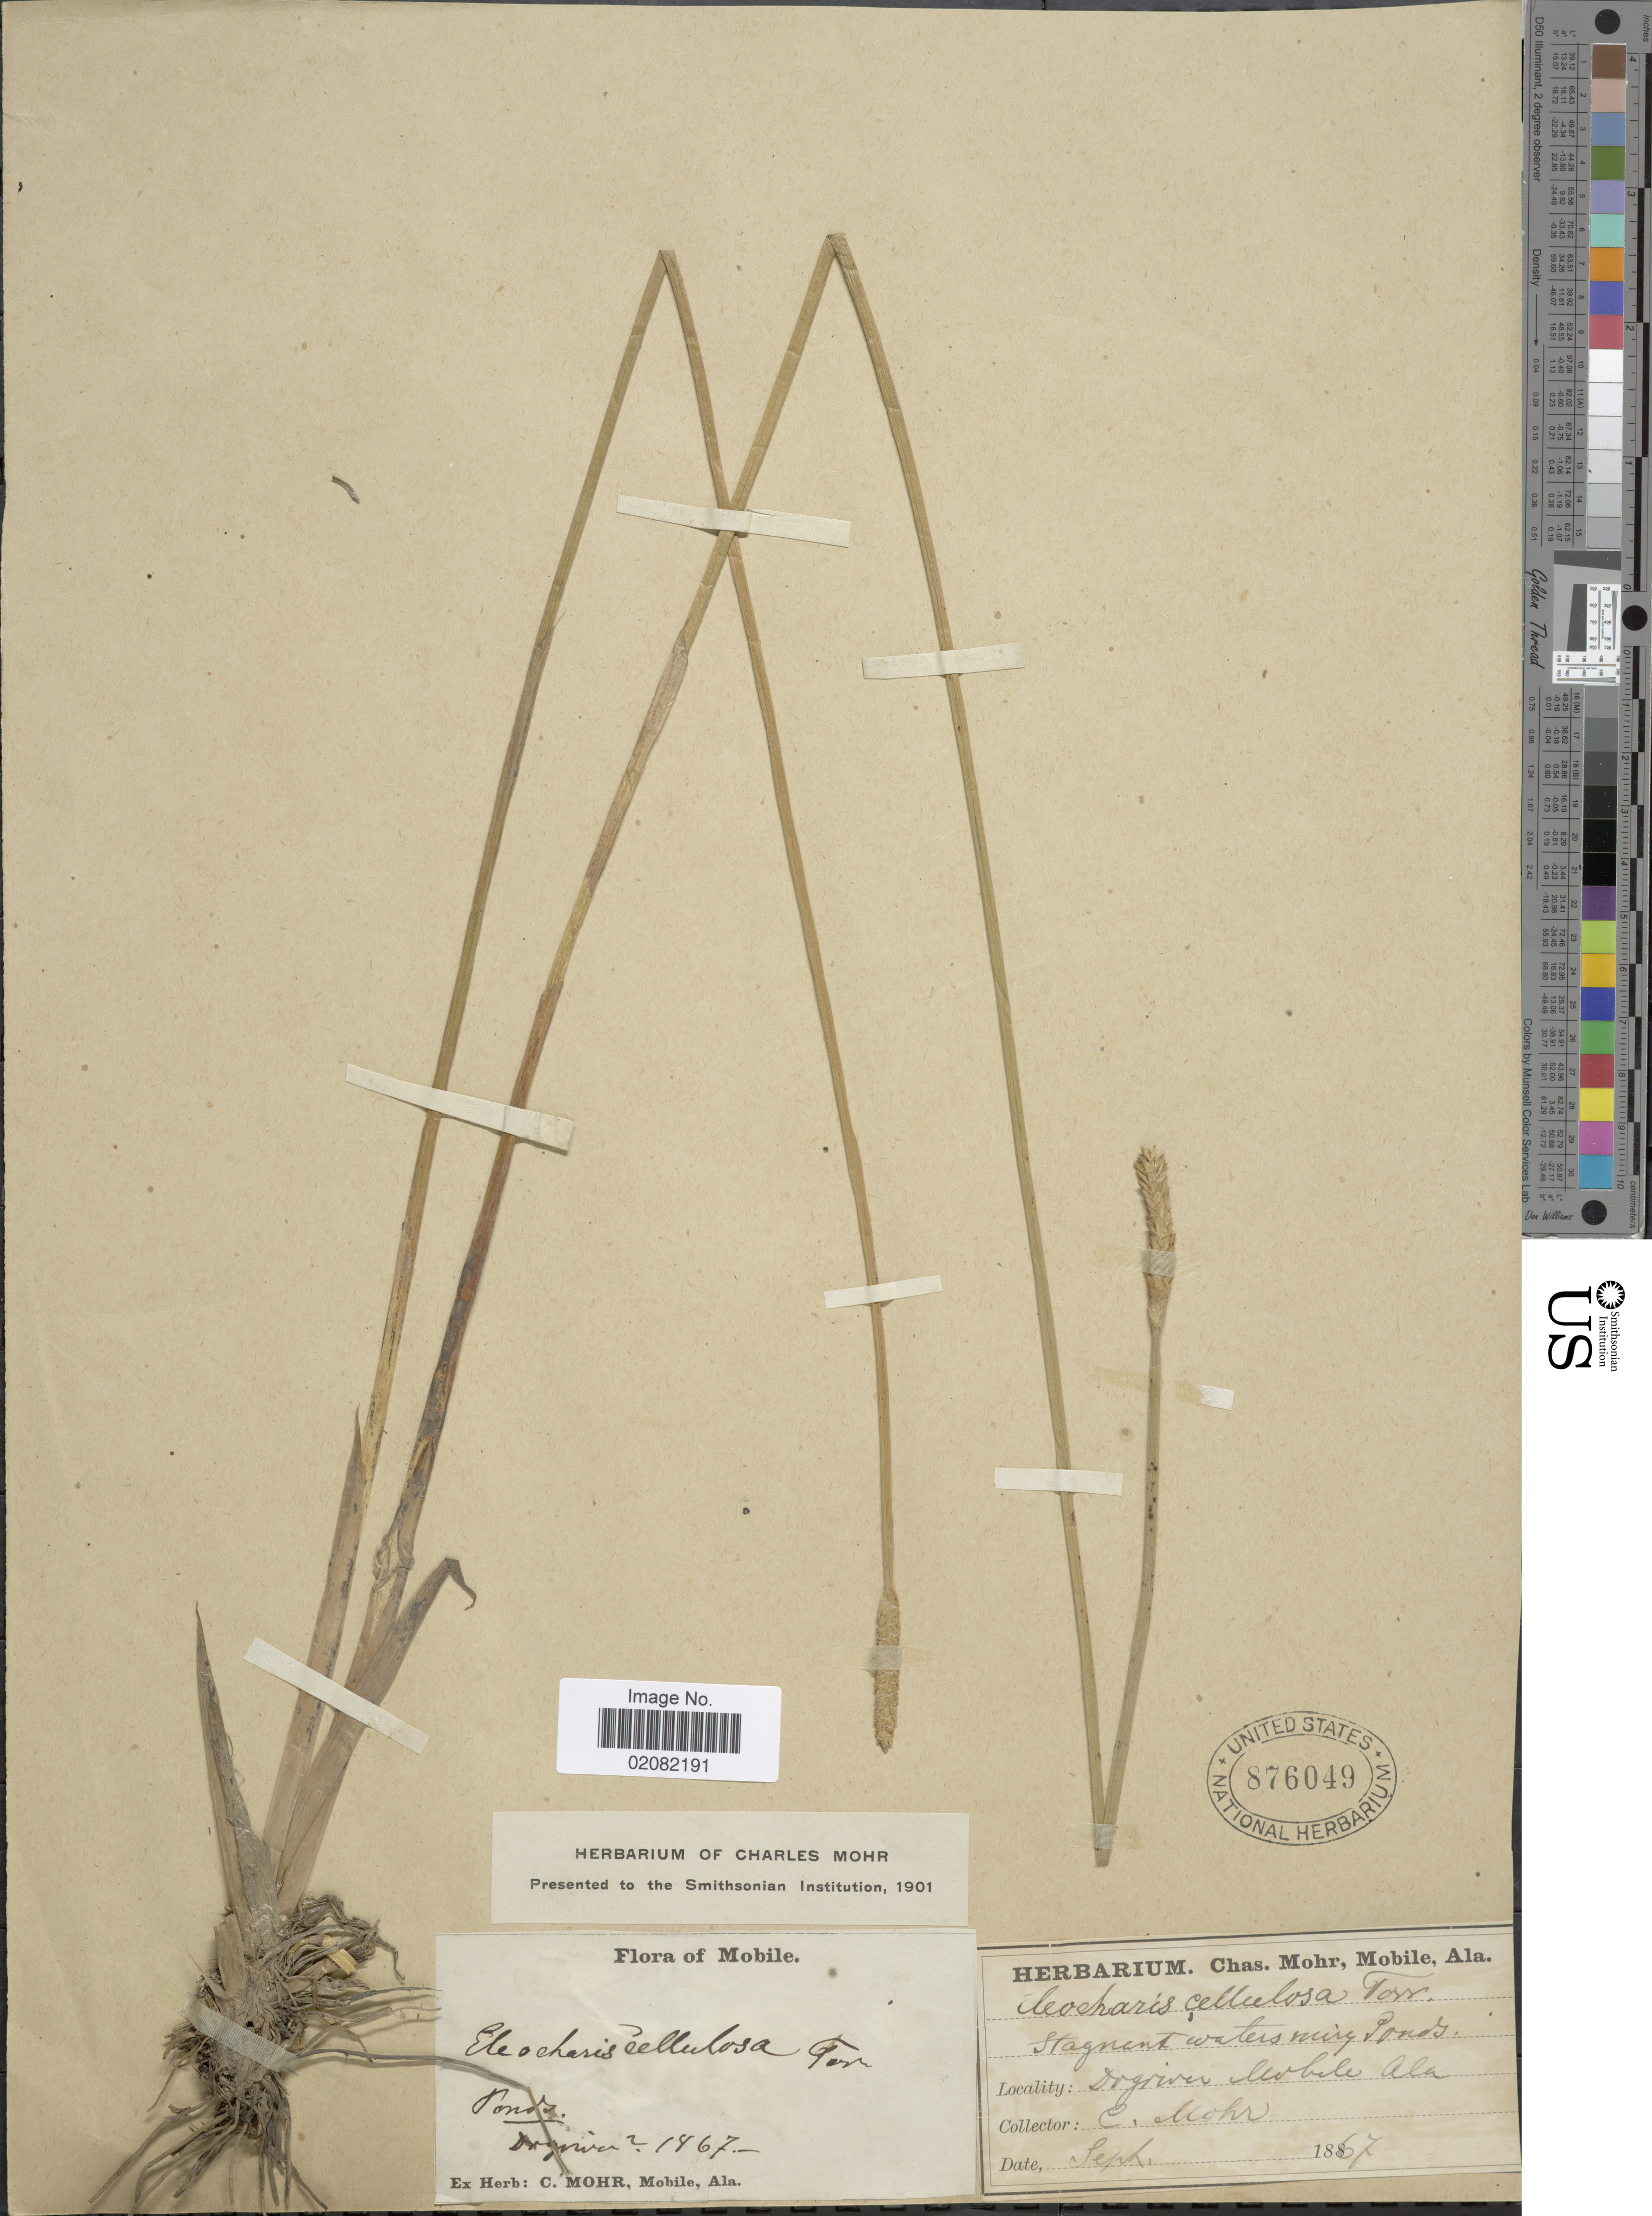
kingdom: Plantae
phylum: Tracheophyta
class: Liliopsida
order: Poales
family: Cyperaceae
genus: Eleocharis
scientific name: Eleocharis cellulosa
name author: Torr.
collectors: C. T. Mohr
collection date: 1867-09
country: United States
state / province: Alabama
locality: Dog River Mobile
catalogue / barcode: US 876049